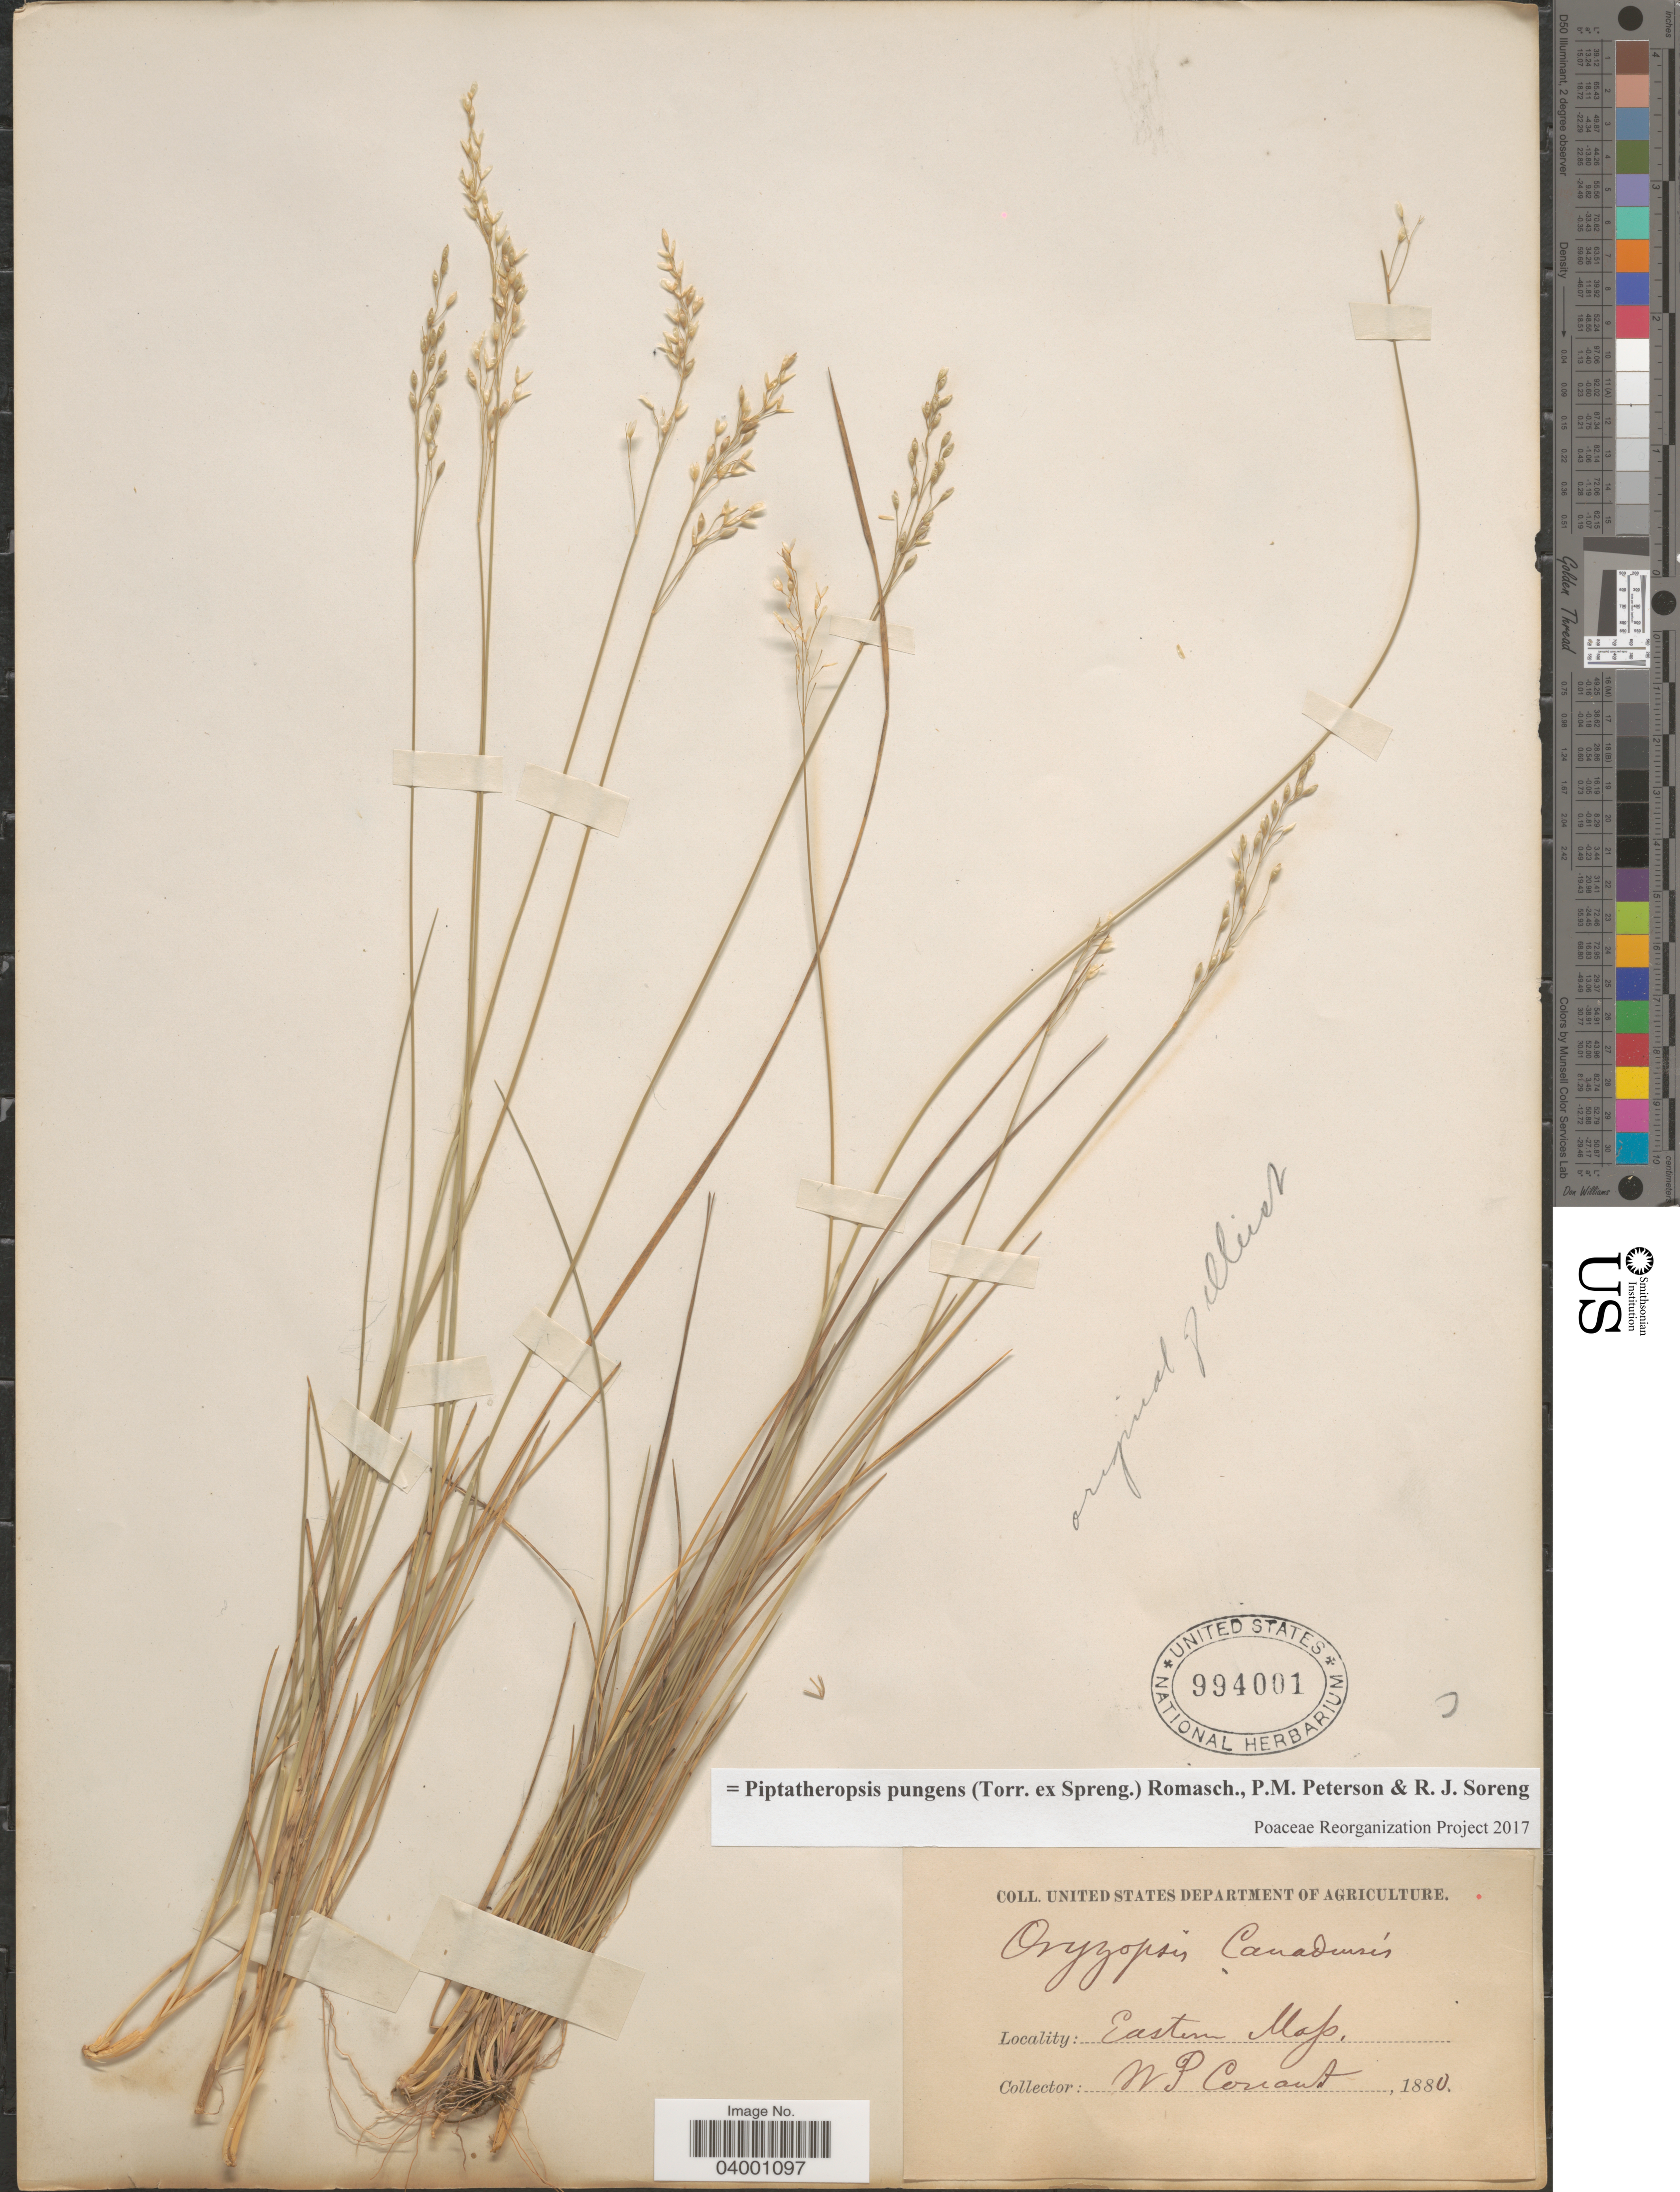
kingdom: Plantae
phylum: Tracheophyta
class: Liliopsida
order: Poales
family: Poaceae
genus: Piptatheropsis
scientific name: Piptatheropsis pungens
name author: (Torr. ex Spreng.) Romasch. et al.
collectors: W. P. Conant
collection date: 1880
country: United States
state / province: Massachusetts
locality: Eastern Mass.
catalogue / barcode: US 994001